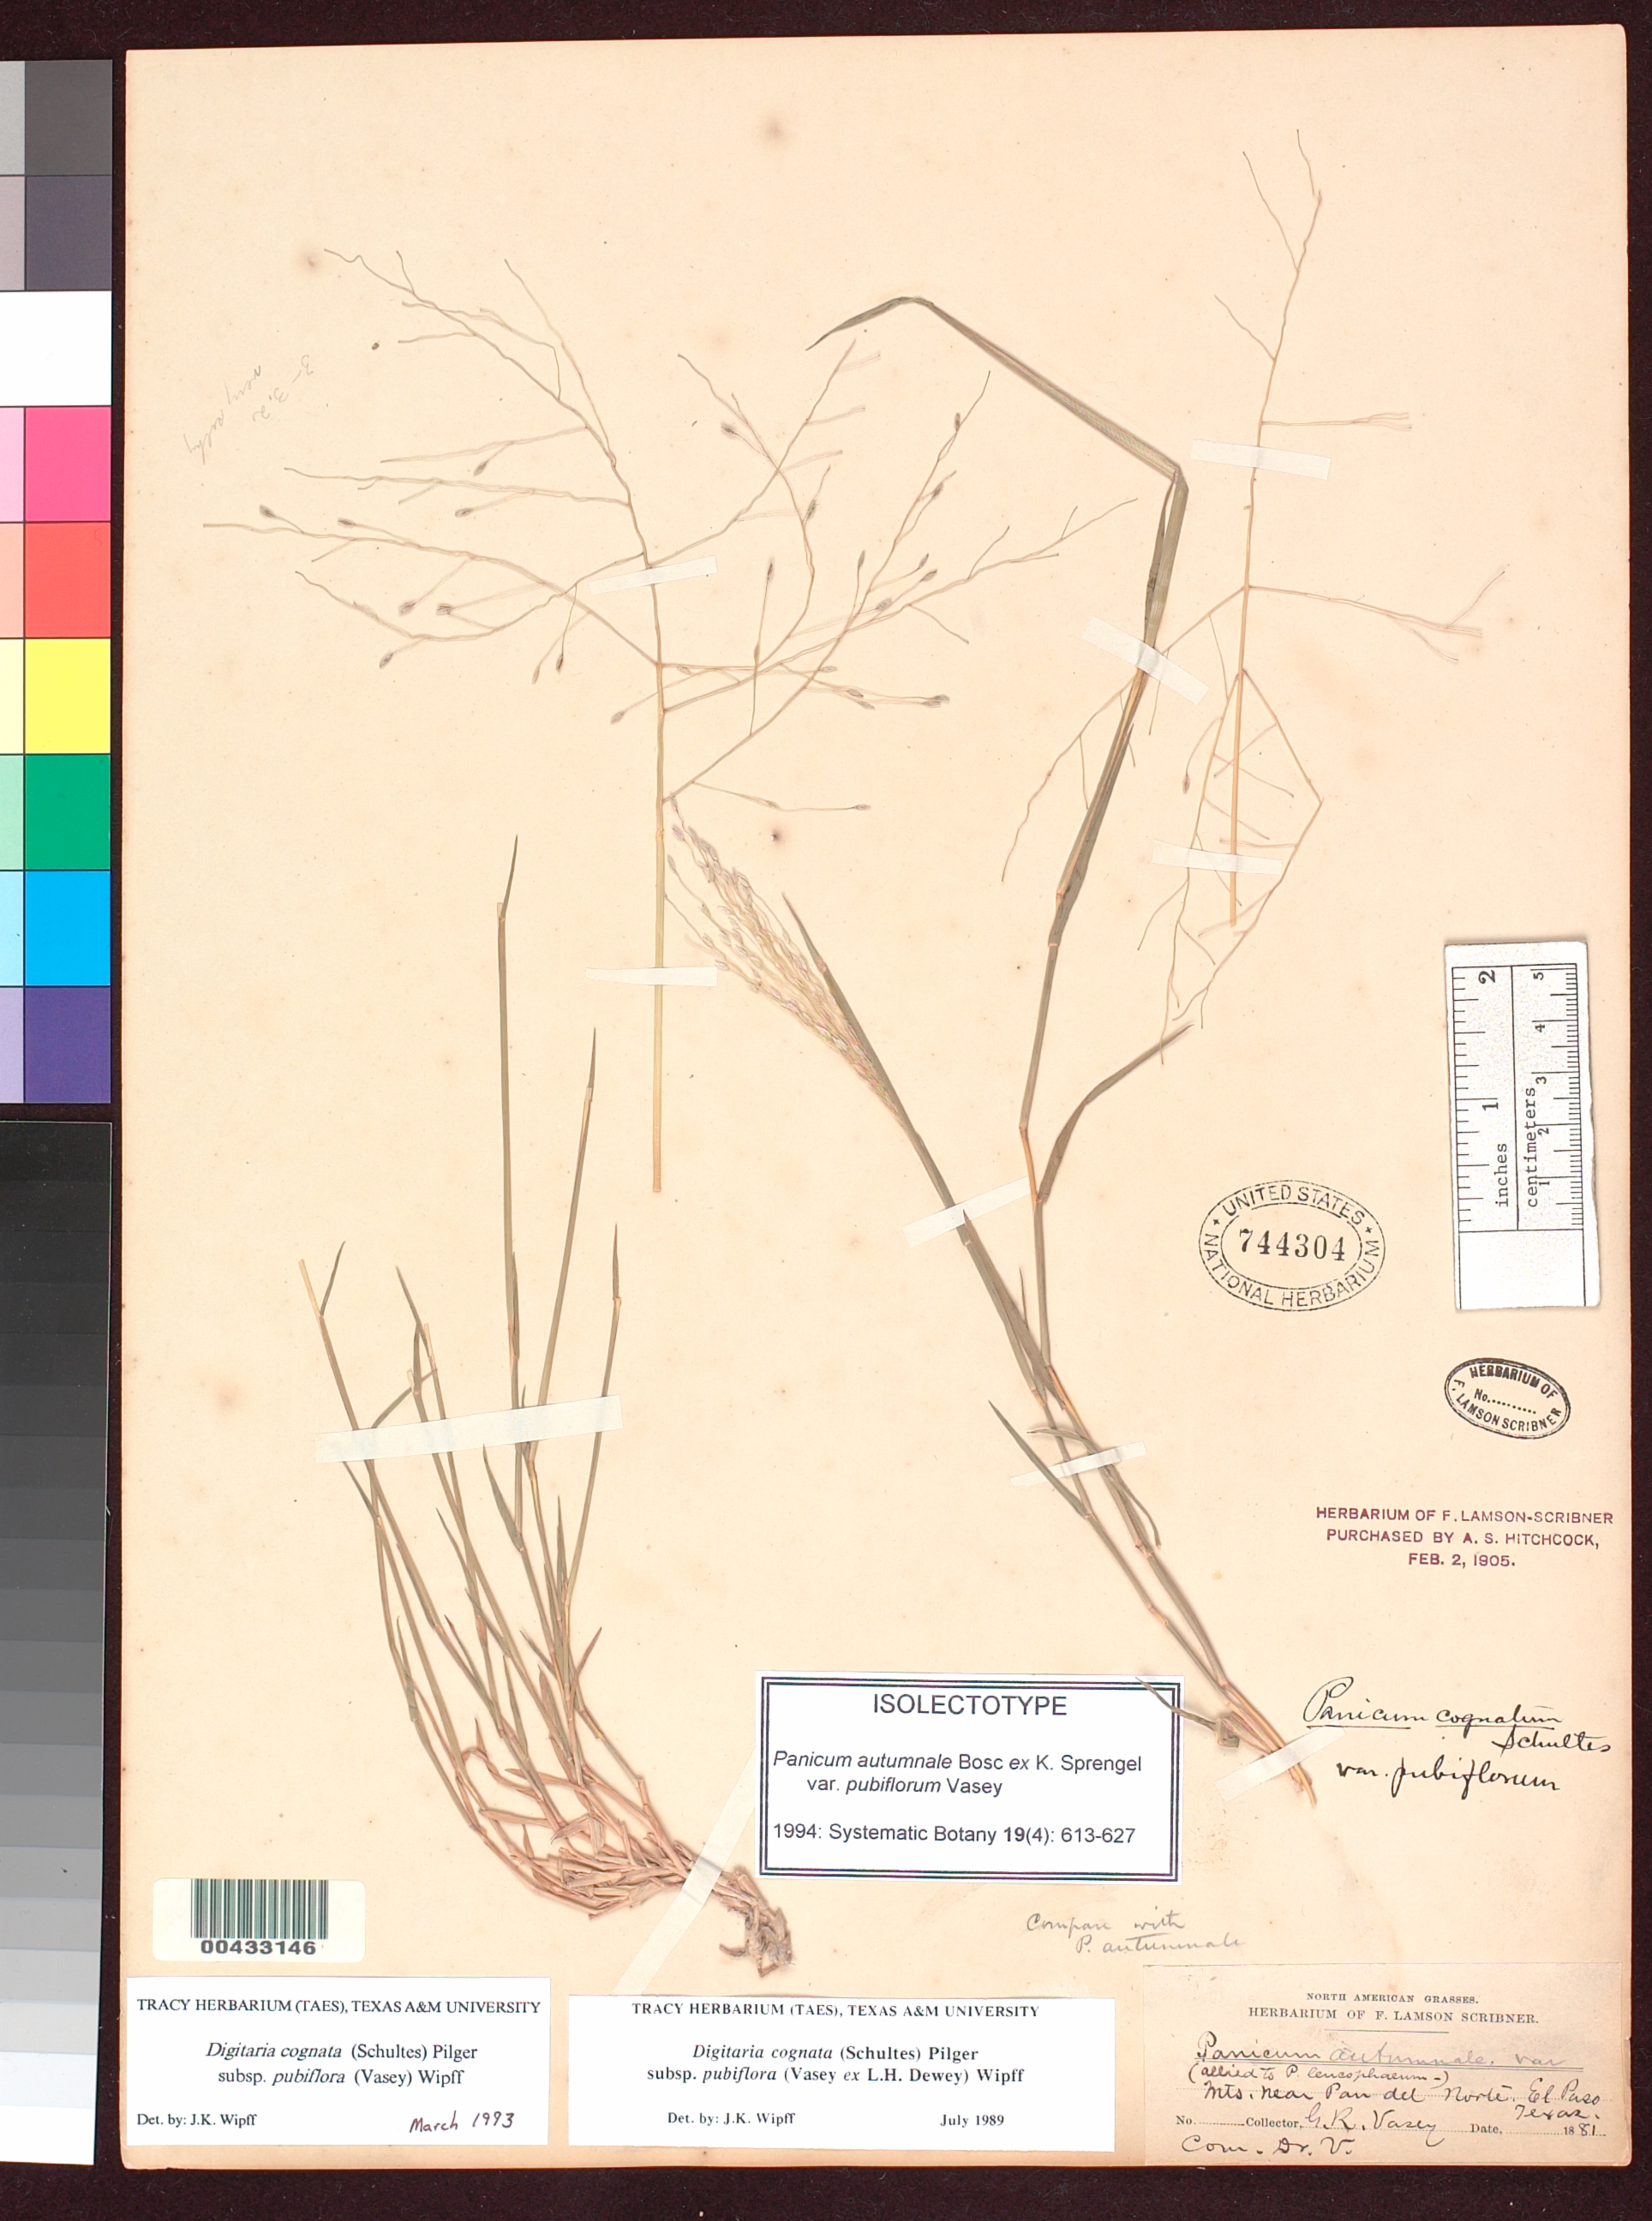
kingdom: Plantae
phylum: Tracheophyta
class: Liliopsida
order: Poales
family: Poaceae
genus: Panicum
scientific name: Panicum autumnale var. pubiflorum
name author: Vasey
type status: Isolectotype; Syntype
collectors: G. R. Vasey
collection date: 1881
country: United States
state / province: Texas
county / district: El Paso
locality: Mts. near Paso del Norte, El Paso.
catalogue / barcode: US 744304